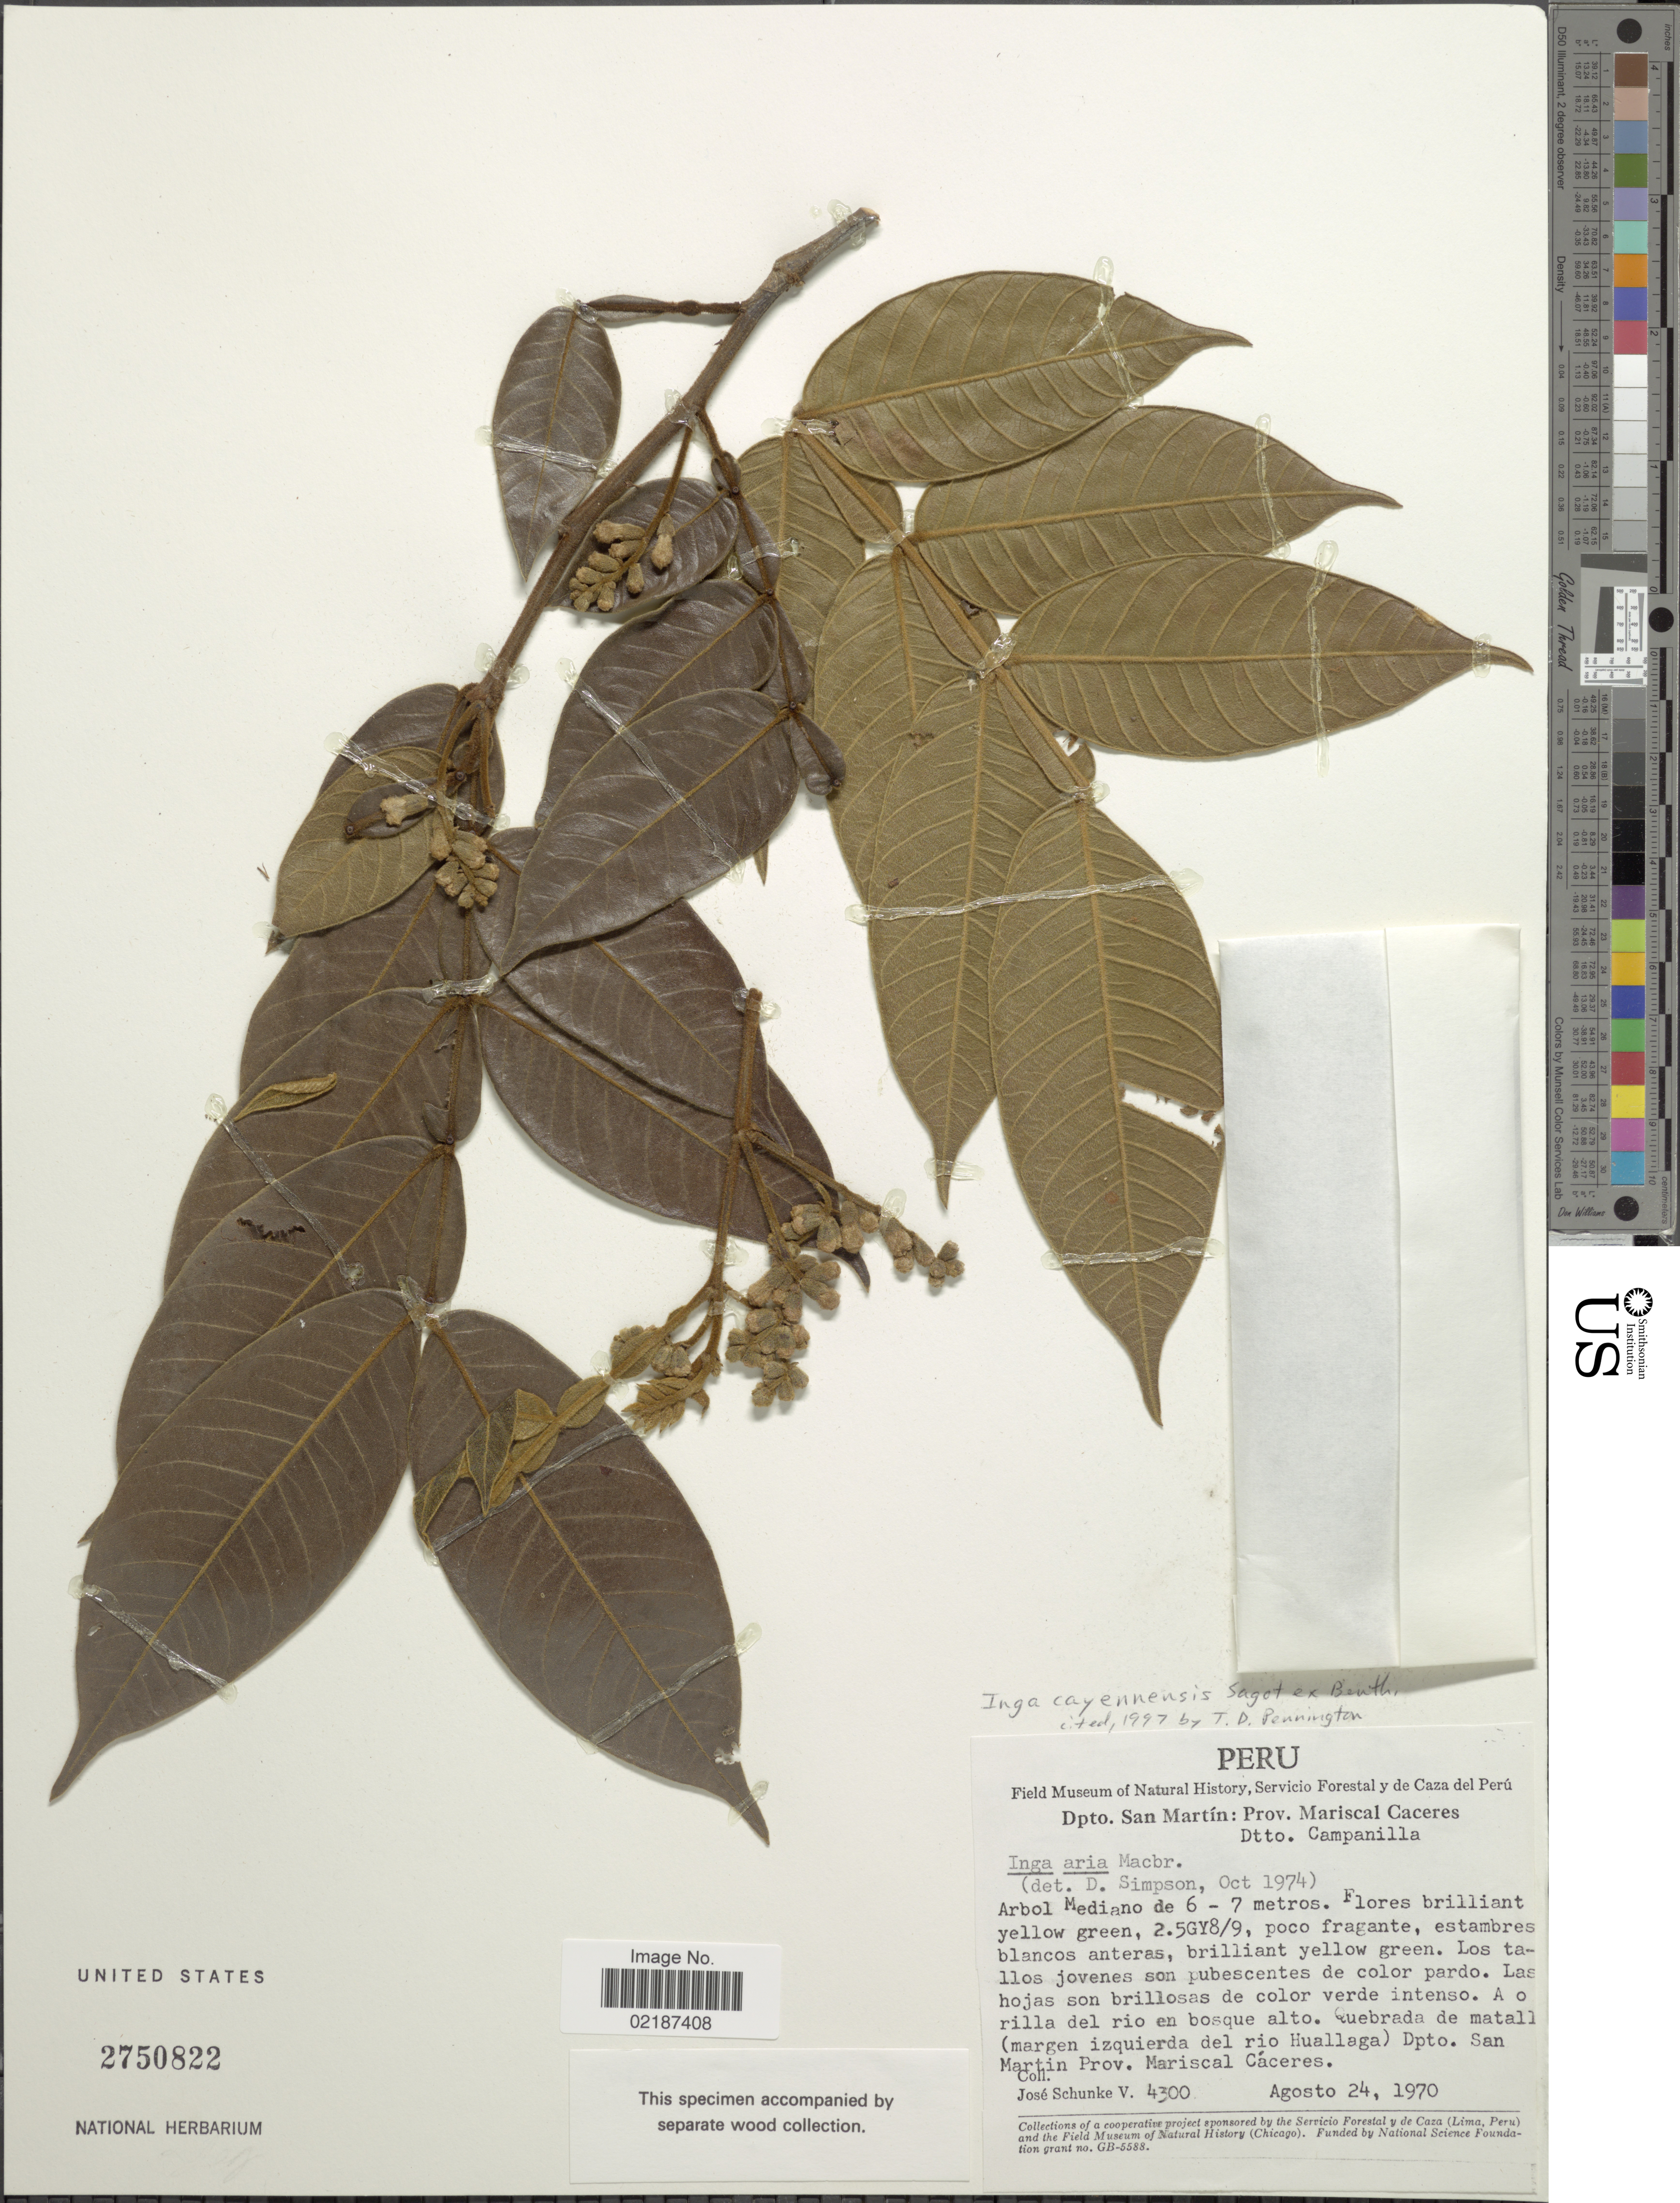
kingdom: Plantae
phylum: Tracheophyta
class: Magnoliopsida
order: Fabales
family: Fabaceae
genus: Inga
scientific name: Inga cayennensis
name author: Sagot ex Benth.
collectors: J. Schunke Vigo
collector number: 4300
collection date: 1970-08-24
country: Peru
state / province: San Martín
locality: Prov. Mariscal Caceres, Dtto. Campanilla, Arbol Mediano de 6-7 metros, Quebrada de matall (margen izquierda del rio Huallaga) Dpto. San Martin Prov. Marisca Cáceres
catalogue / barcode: US 2750822